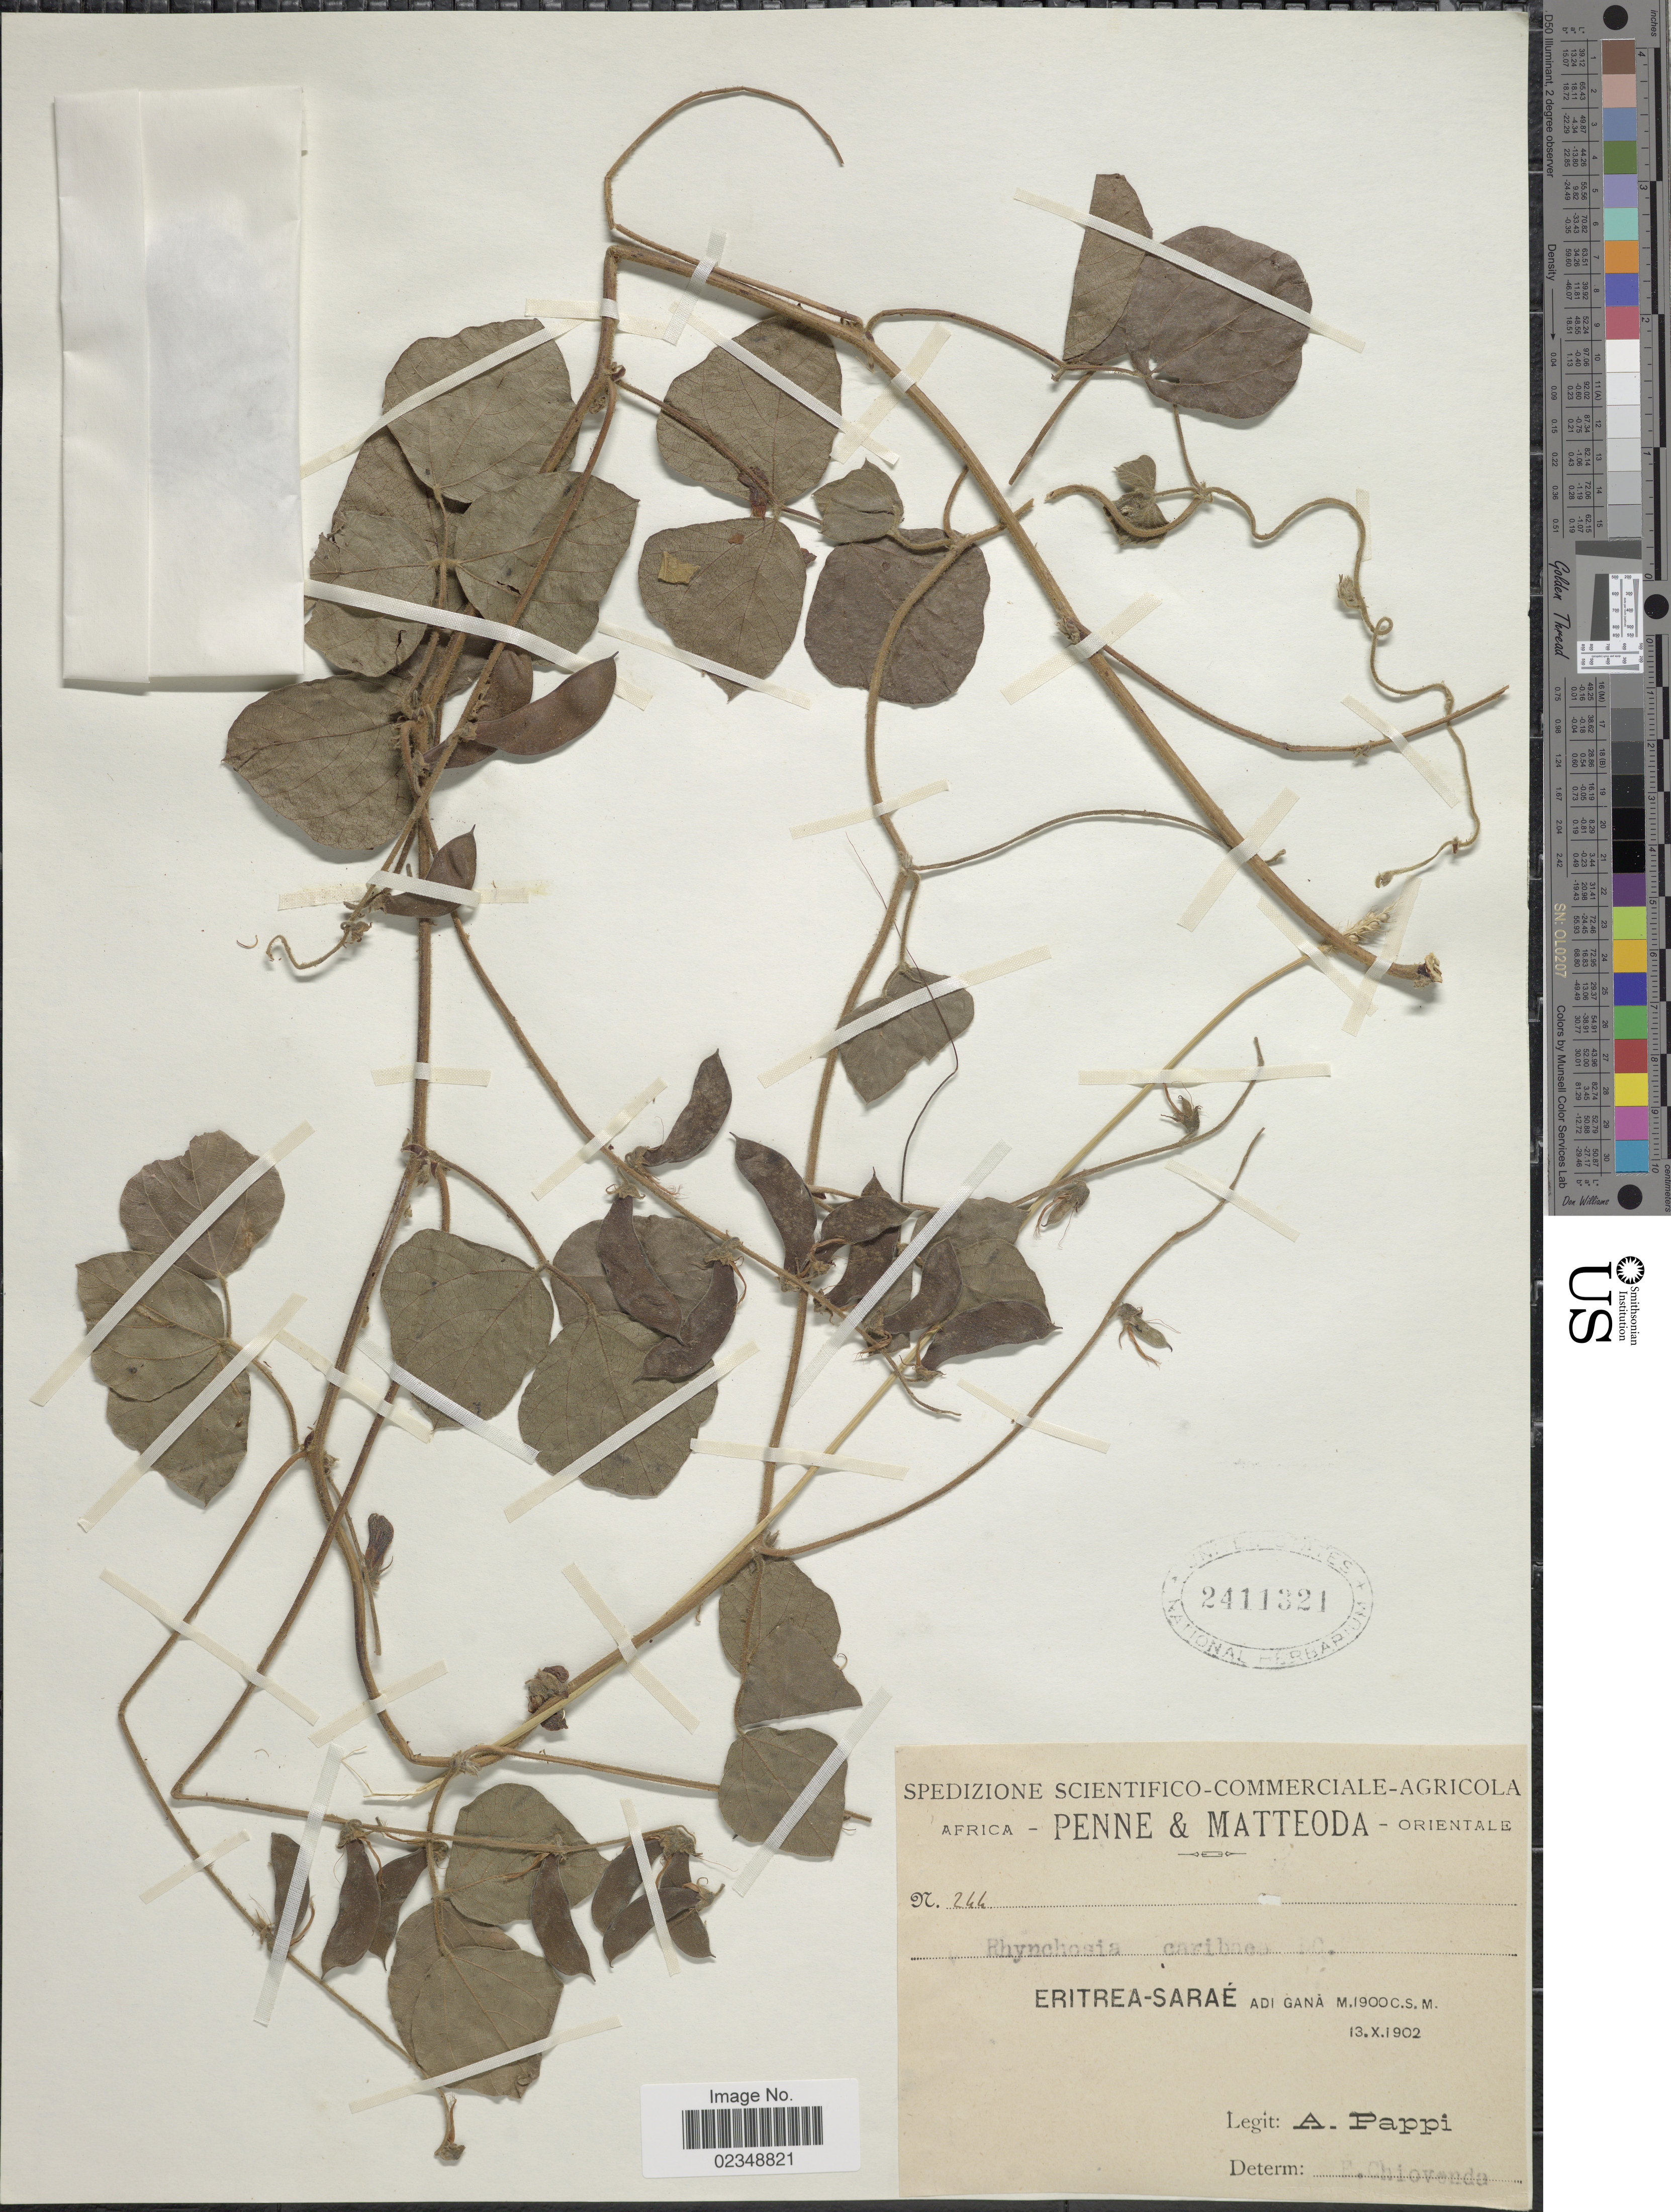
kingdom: Plantae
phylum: Tracheophyta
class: Magnoliopsida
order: Fabales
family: Fabaceae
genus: Rhynchosia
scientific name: Rhynchosia caribaea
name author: (Jacq.) DC.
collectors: A. Pappi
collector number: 244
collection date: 1902-10-13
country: Eritrea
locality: Eritrea-Saraé adi Gana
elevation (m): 1900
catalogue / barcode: US 2411321